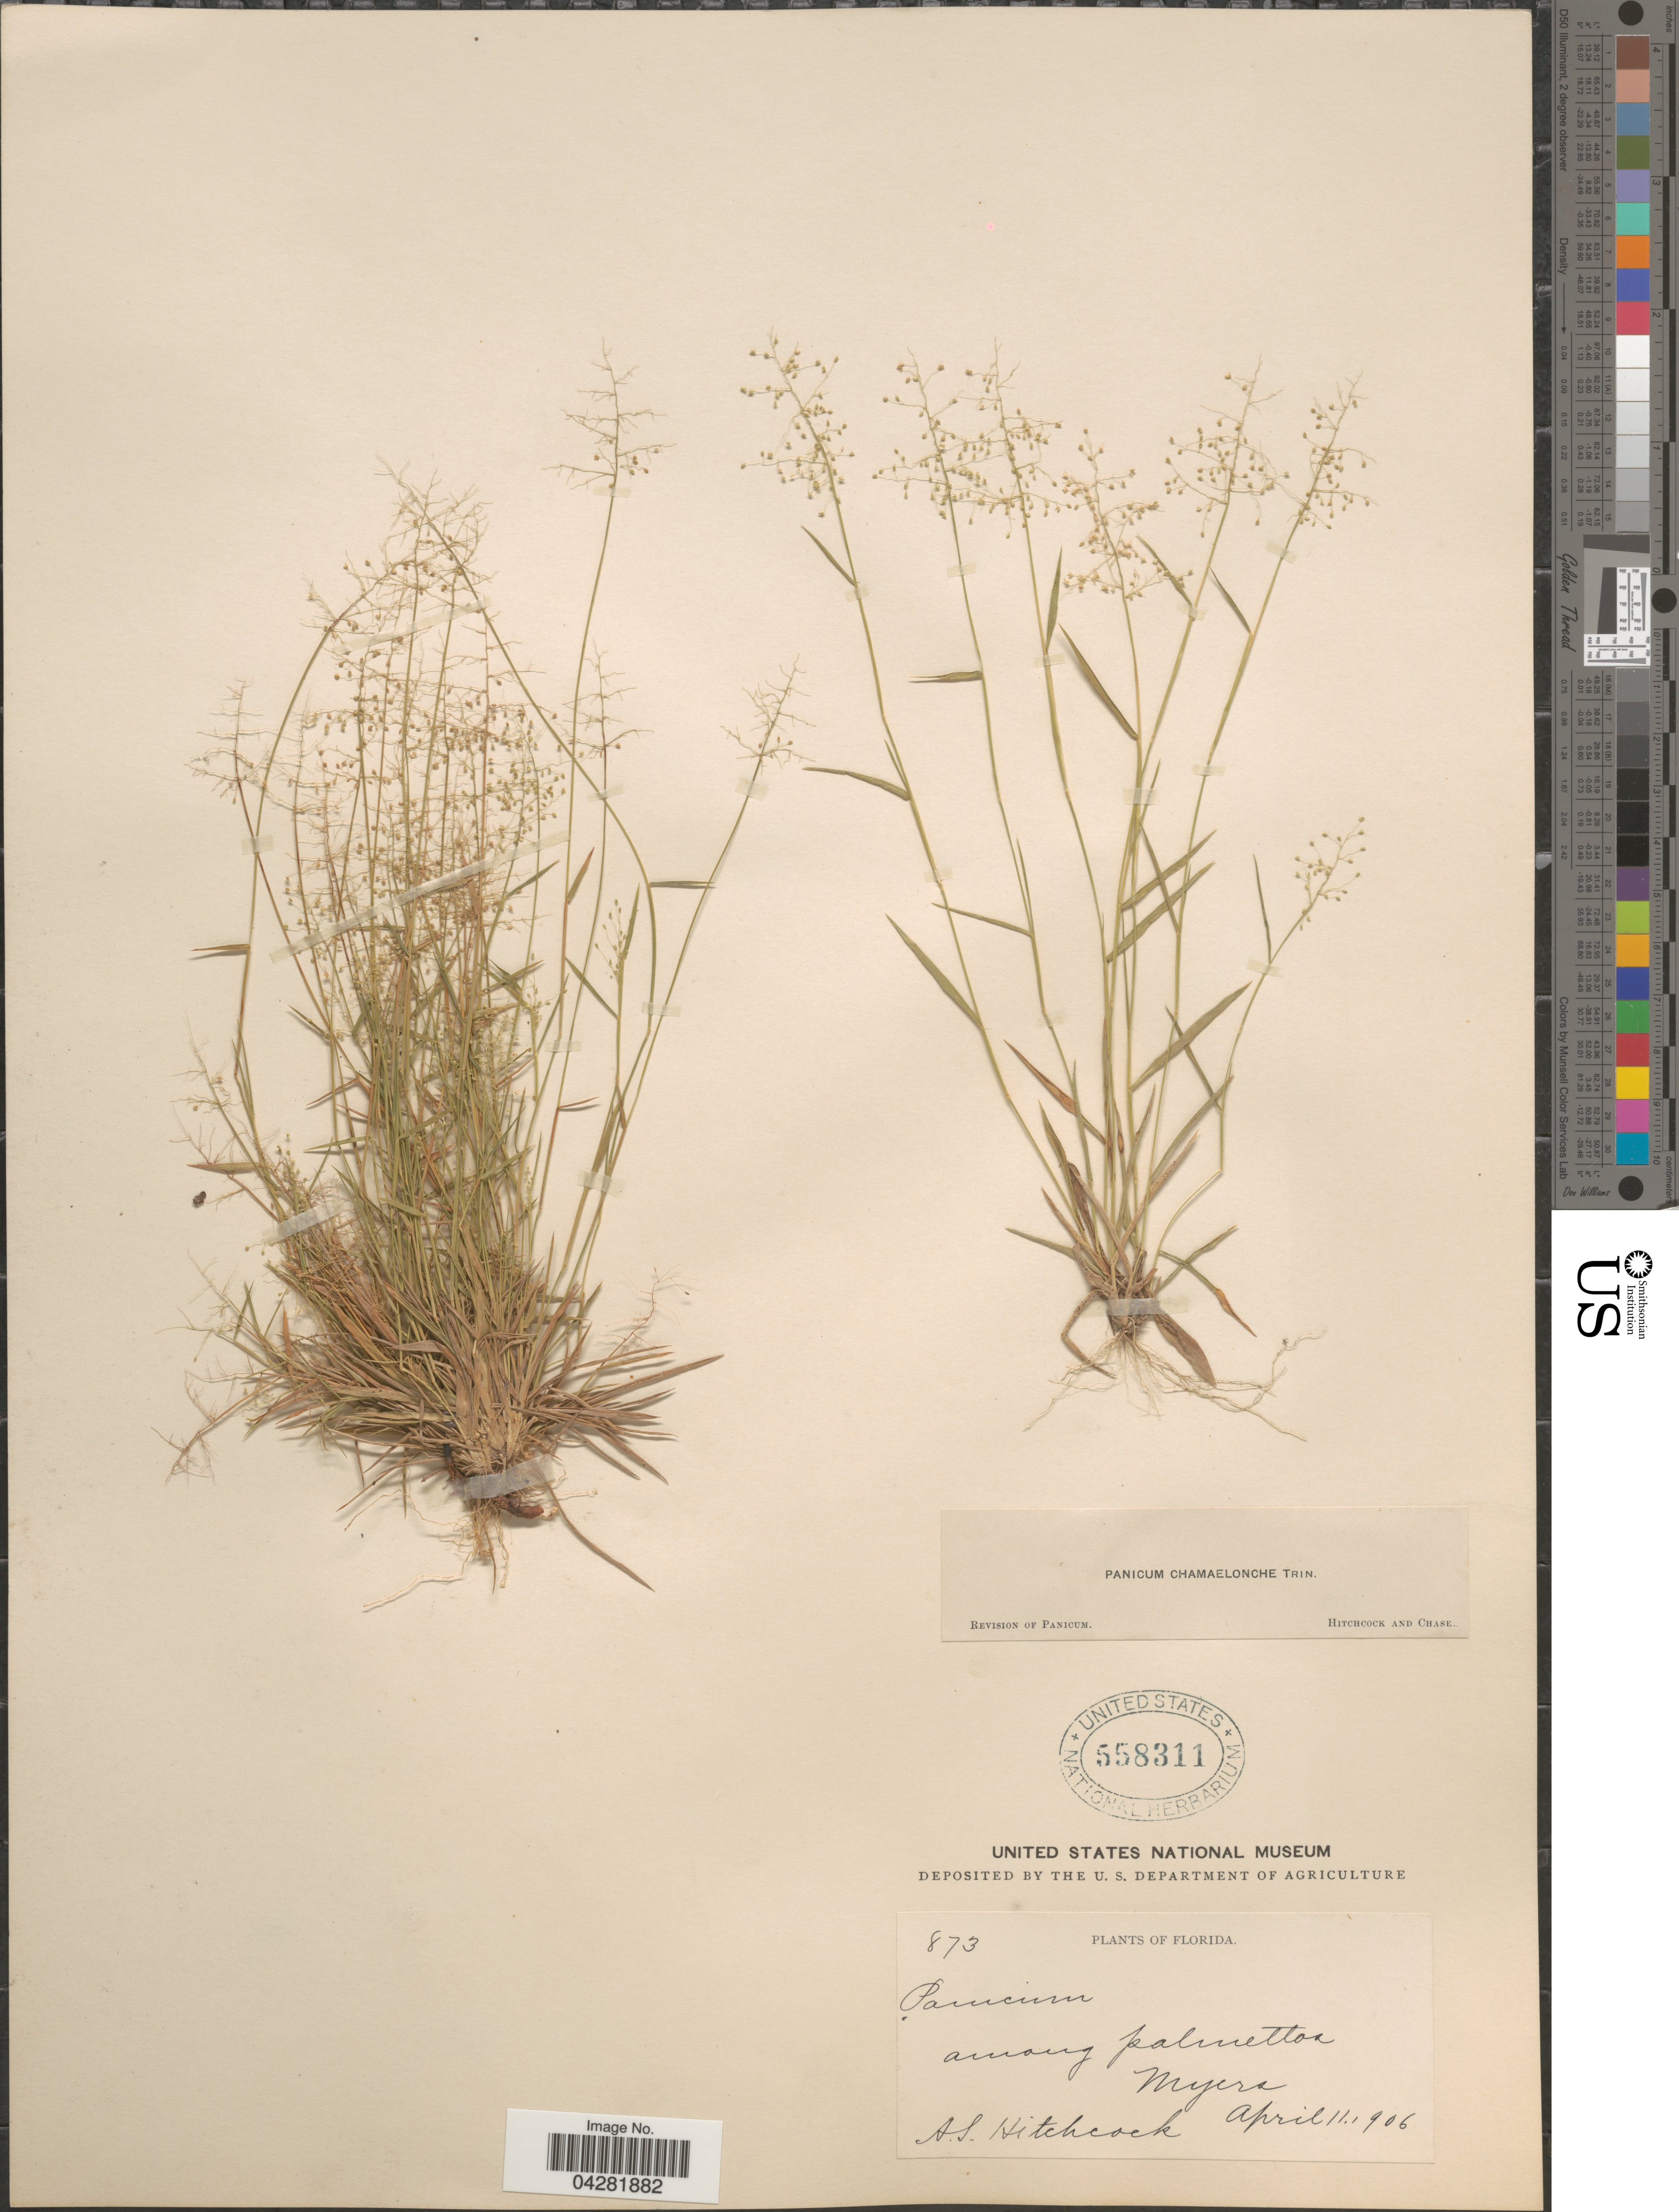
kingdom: Plantae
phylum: Tracheophyta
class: Liliopsida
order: Poales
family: Poaceae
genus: Dichanthelium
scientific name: Dichanthelium ensifolium var. ensifolium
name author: (Baldwin ex Elliot) Gould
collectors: A. S. Hitchcock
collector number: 873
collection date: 1906-04-11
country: United States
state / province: Florida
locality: Myers.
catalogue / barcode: US 558311